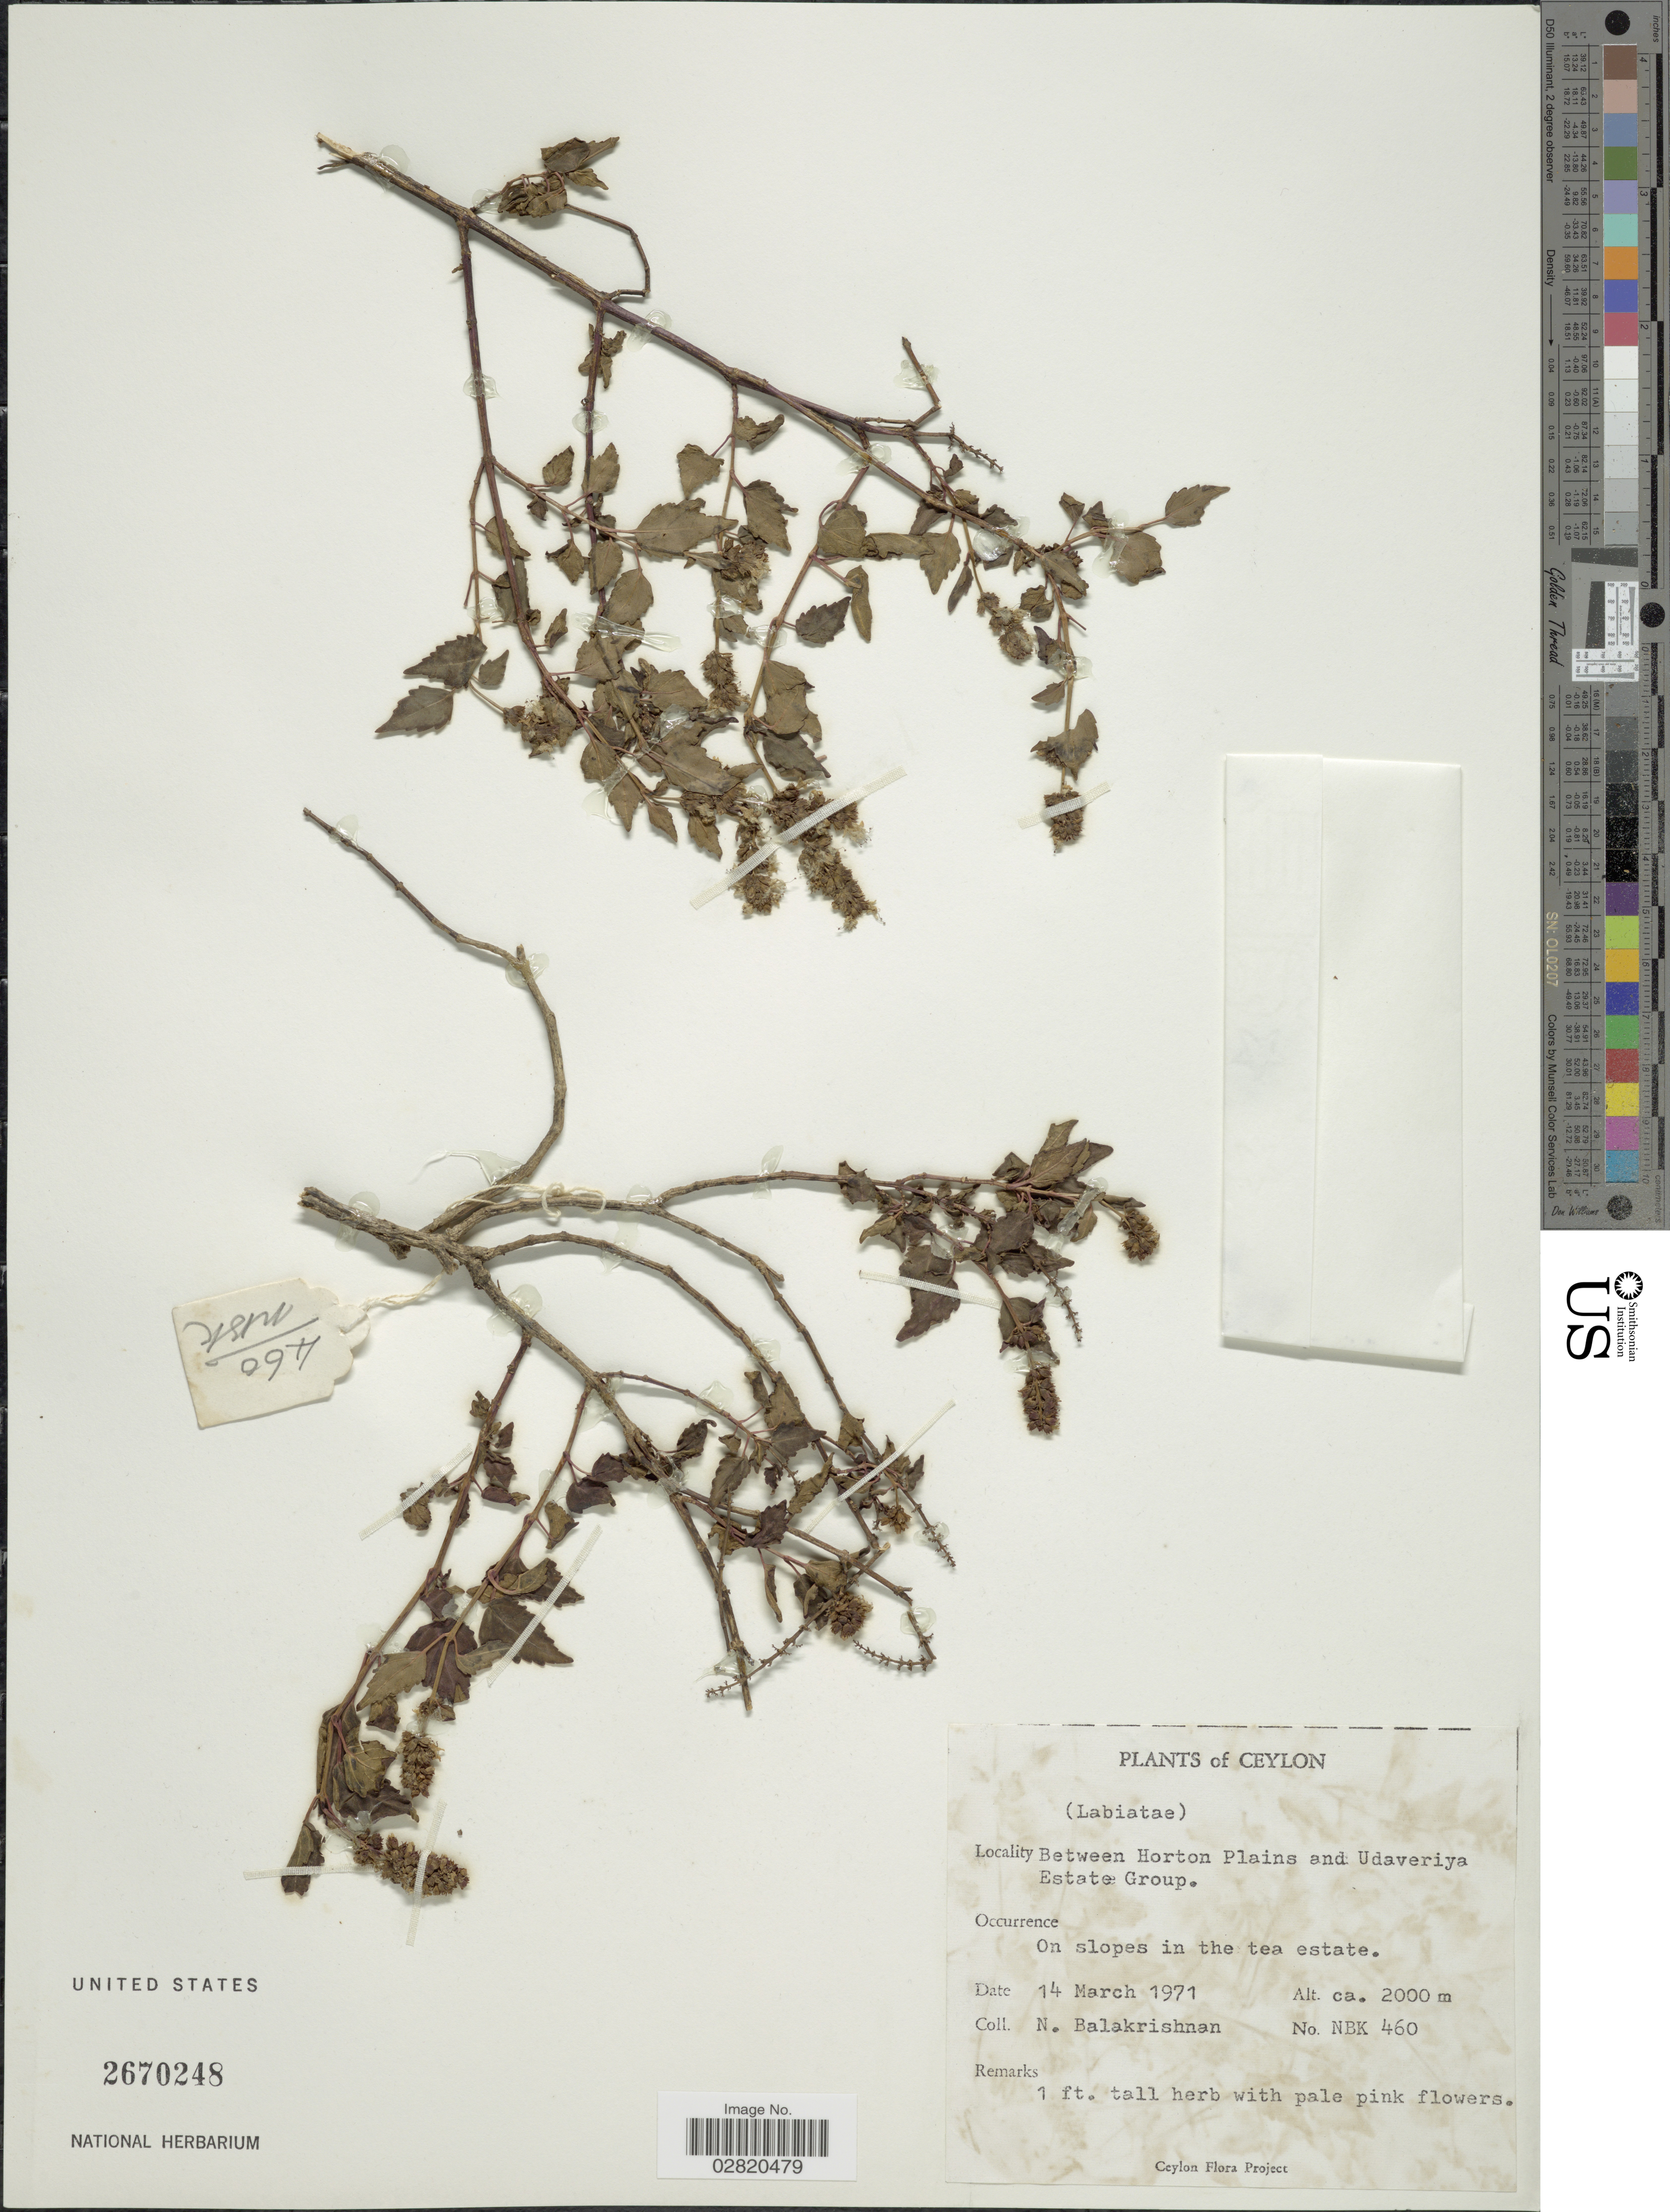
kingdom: Plantae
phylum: Tracheophyta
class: Magnoliopsida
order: Lamiales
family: Lamiaceae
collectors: N. Balakrishnan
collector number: NBK 460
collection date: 1971-03-14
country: Sri Lanka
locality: Ceylon. Between Horton Plains and Udaveriya Estate Group. On slopes in the tea estate.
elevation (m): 2000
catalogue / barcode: US 2670248